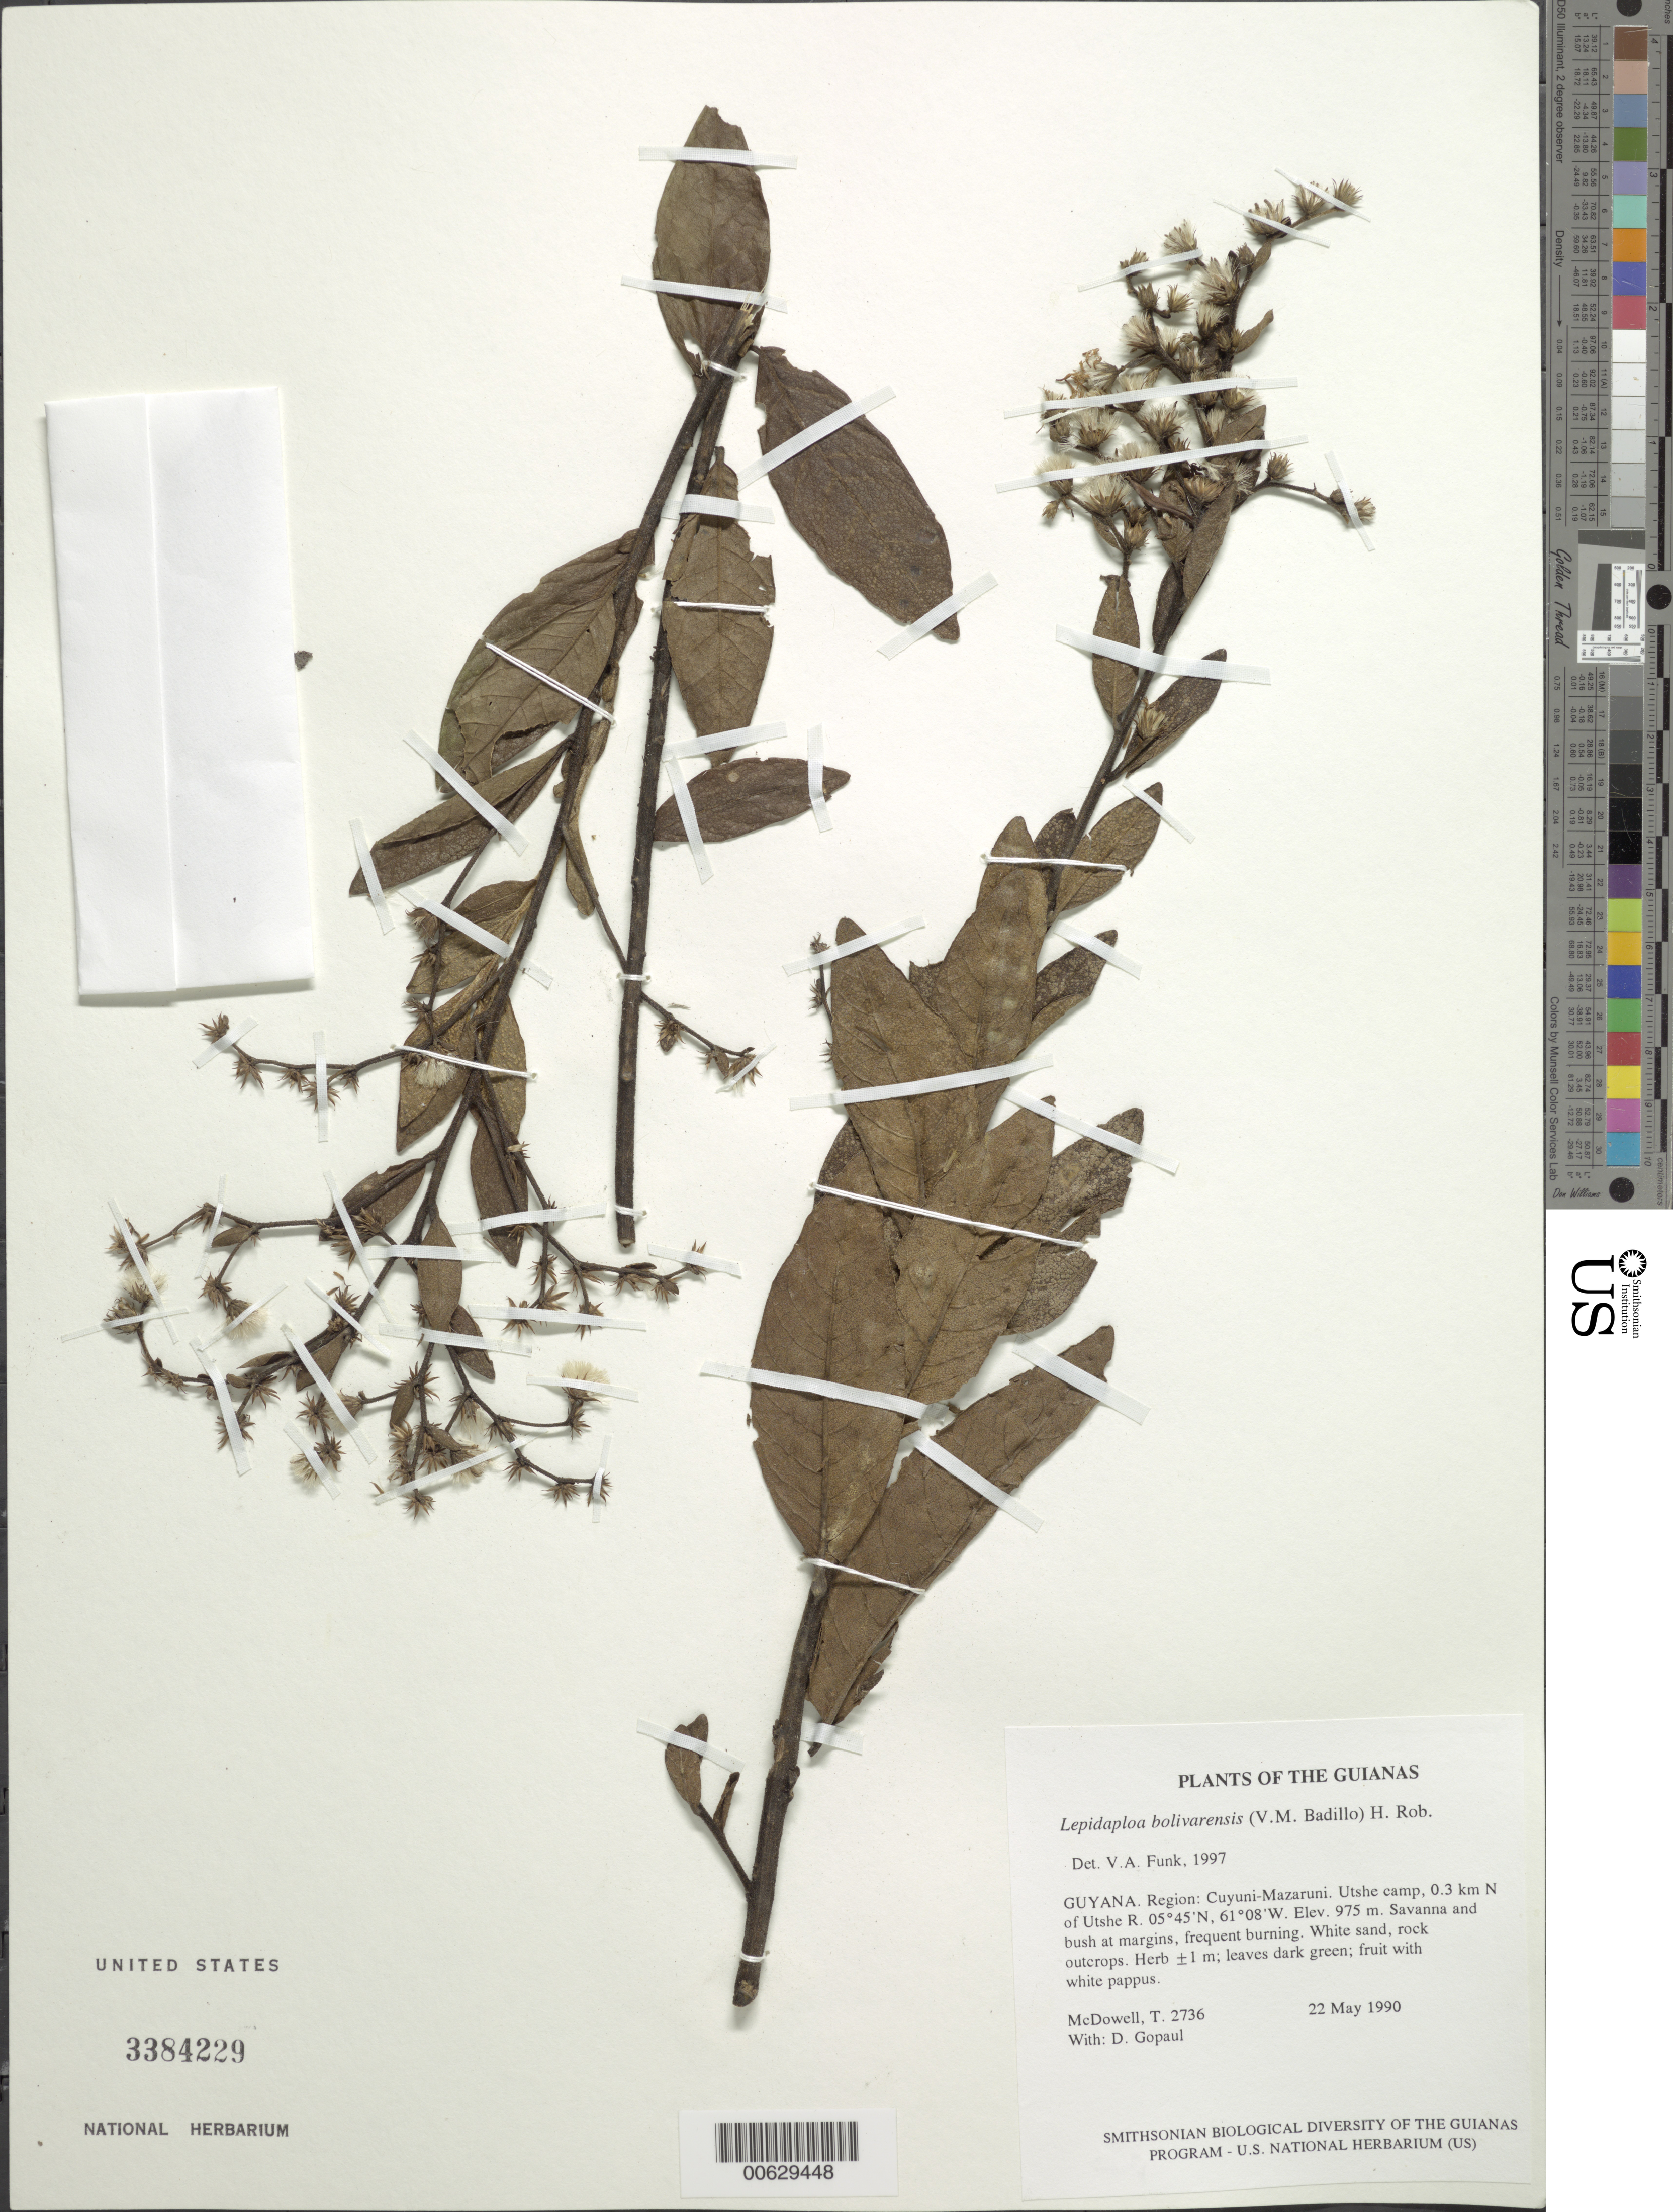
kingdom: Plantae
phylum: Tracheophyta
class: Magnoliopsida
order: Asterales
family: Asteraceae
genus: Lepidaploa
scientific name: Lepidaploa bolivarensis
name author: (V.M. Badillo) H. Rob.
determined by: Funk, Vicki A., (BOT), Smithsonian Institution - National Museum of Natural History (UNITED STATES)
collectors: T. McDowell & D. Gopaul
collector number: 2736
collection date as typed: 22 May 1990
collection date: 1990-05-22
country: Guyana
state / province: Cuyuni-Mazaruni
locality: Utshi camp, 0.3 km N of Utshi R, just S of forest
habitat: Savanna and bush at margins, frequent burning. White sand, rock outcrops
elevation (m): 975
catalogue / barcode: US 3384229